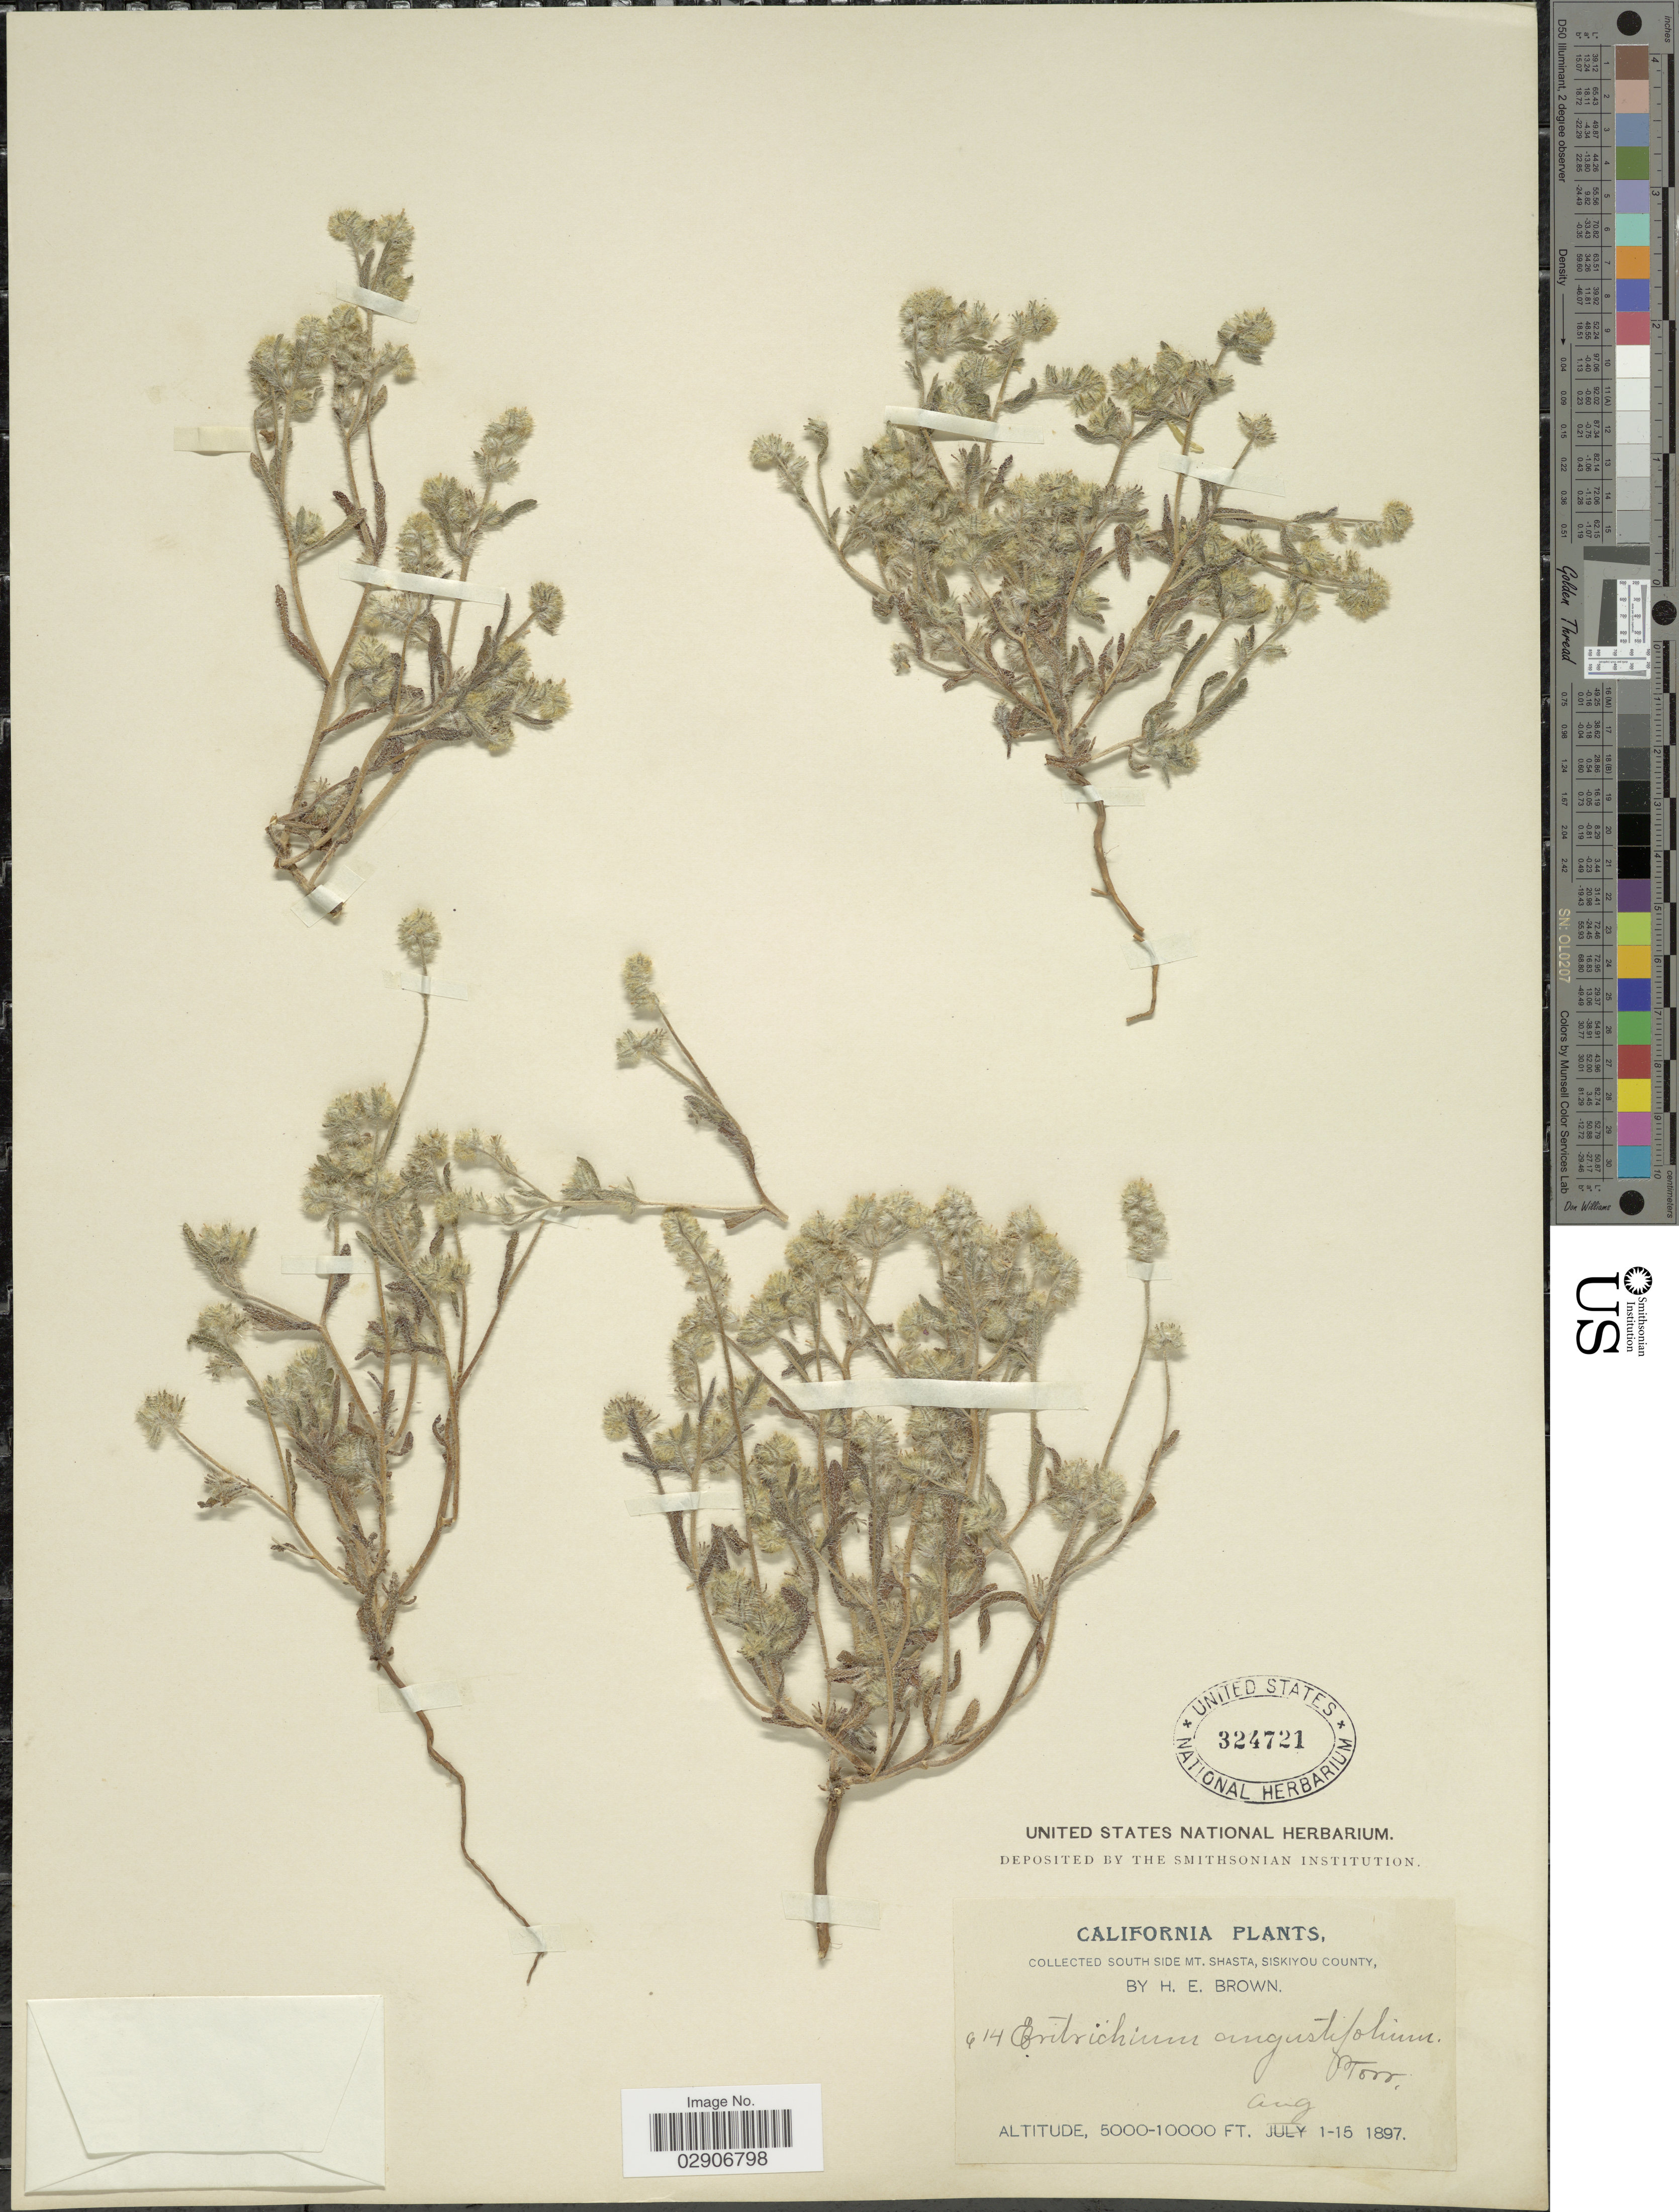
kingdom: Plantae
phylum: Tracheophyta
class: Magnoliopsida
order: Boraginales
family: Boraginaceae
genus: Cryptantha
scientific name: Cryptantha angustifolia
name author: (Torr.) Greene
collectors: H. E. Brown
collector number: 914*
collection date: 1897-08-01/1897-08-15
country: United States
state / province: California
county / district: Siskiyou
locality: South Side Mt., Shasta, Siskiyou County.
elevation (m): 1524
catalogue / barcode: US 324721